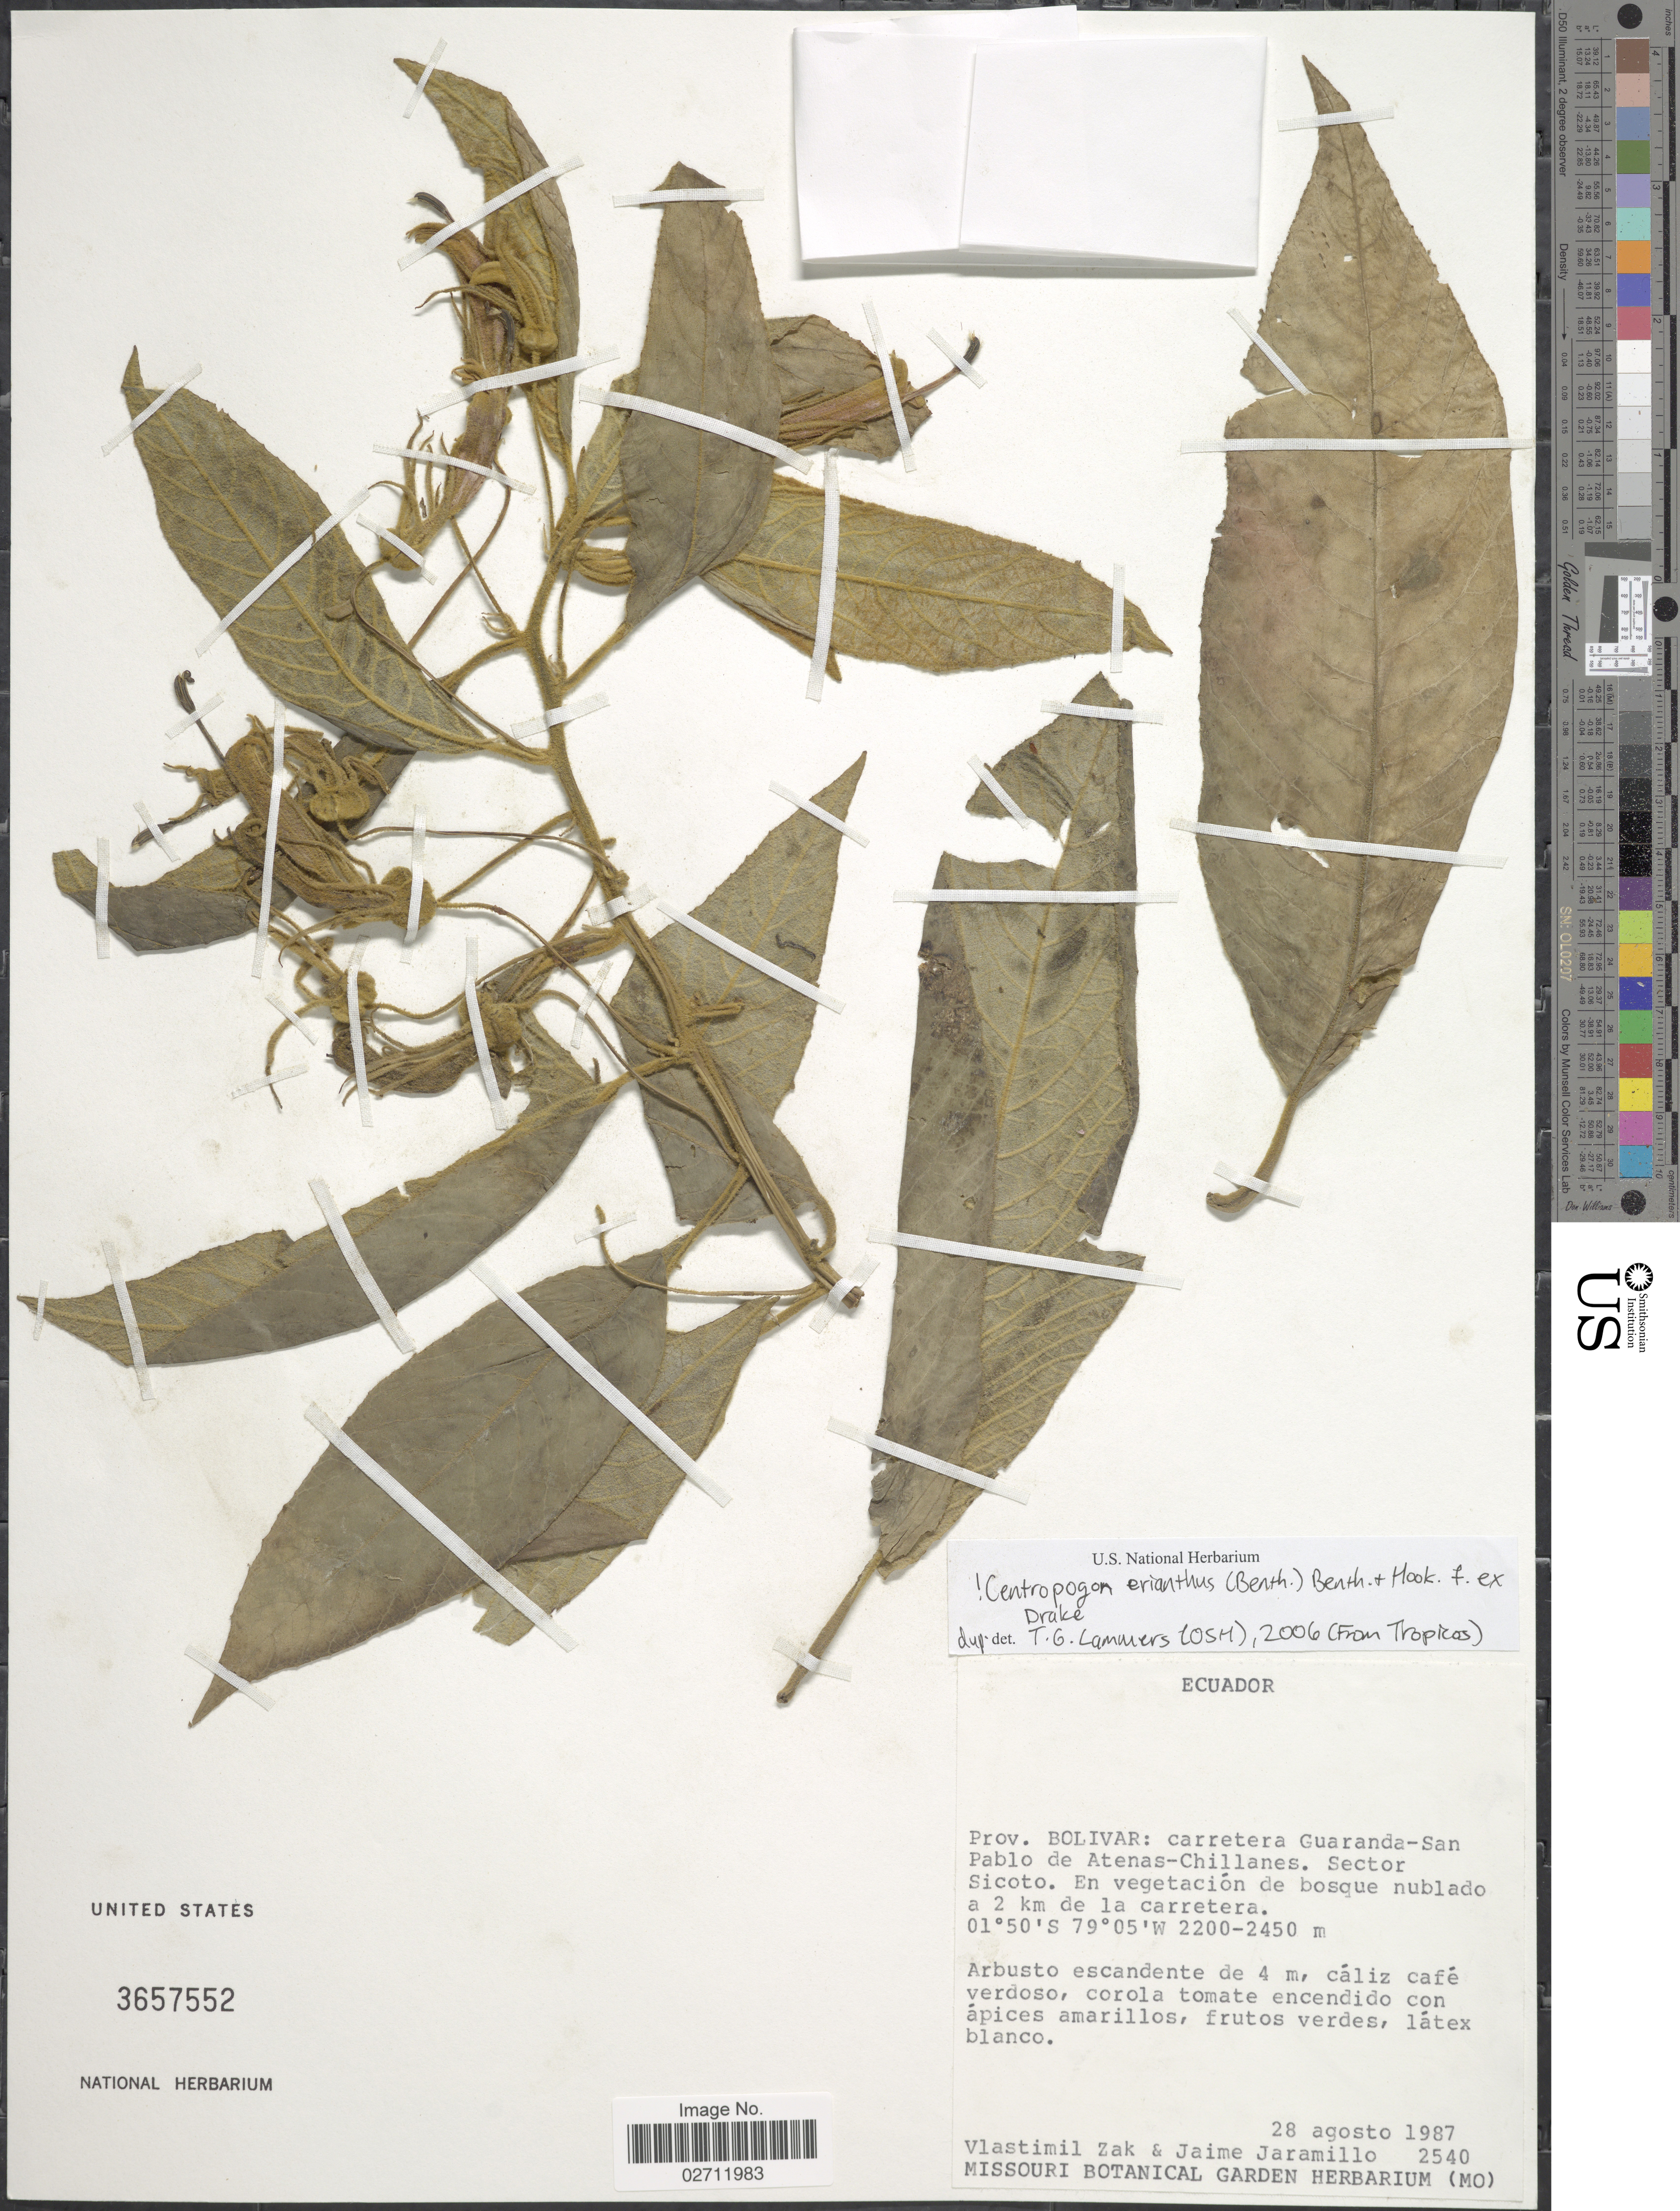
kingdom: Plantae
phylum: Tracheophyta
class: Magnoliopsida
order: Asterales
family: Campanulaceae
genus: Centropogon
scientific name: Centropogon erianthus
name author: (Benth.) Benth. & Hook. f. ex Drake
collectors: V. Zak & J. Jaramillo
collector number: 2540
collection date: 1987-08-28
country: Ecuador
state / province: Bolívar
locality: Cerretra Guaranda-San Pablo de Atenas-Chillanes, Sector Sicoto, en vegetacion de bosque nublado a 2 km de la carretera.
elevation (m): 2200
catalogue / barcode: US 3657552